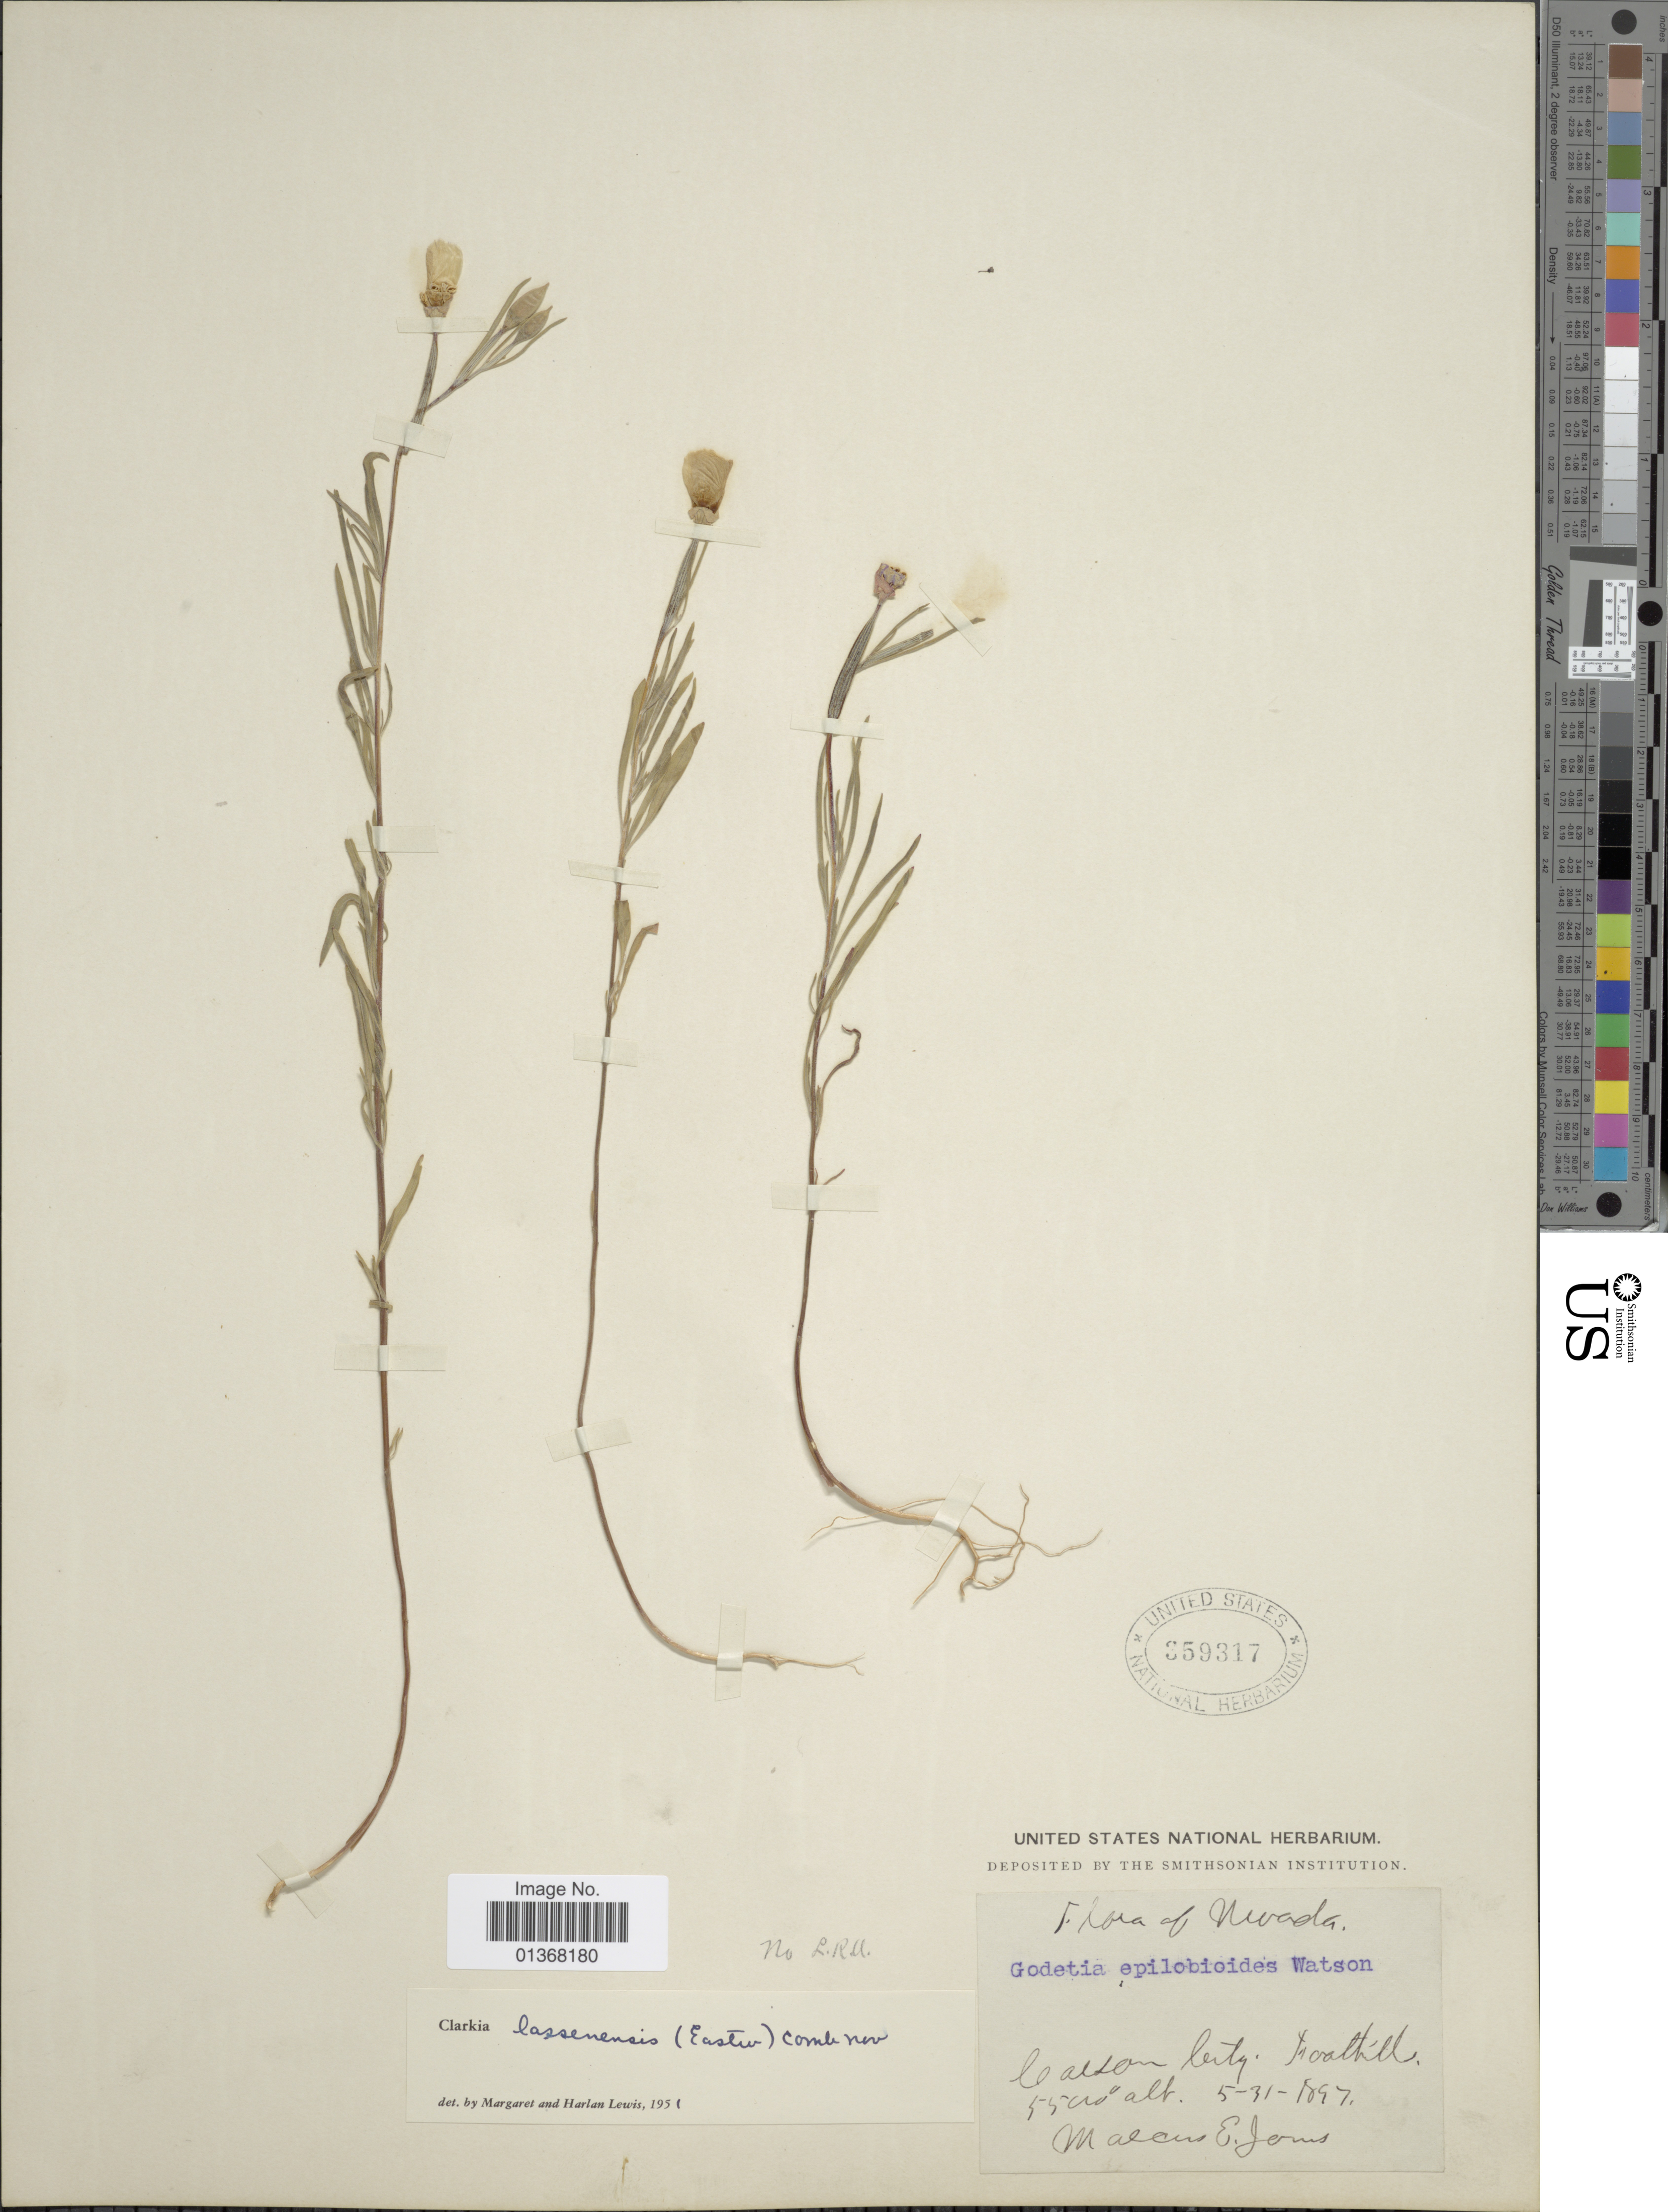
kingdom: Plantae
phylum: Tracheophyta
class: Magnoliopsida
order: Myrtales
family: Onagraceae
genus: Clarkia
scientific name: Clarkia lassenensis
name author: (Eastw.) F. H. Lewis & M.E. Lewis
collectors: M. E. Jones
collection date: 1897-05-31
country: United States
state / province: Nevada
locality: Carson City, Foothills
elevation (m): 1676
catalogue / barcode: US 359317